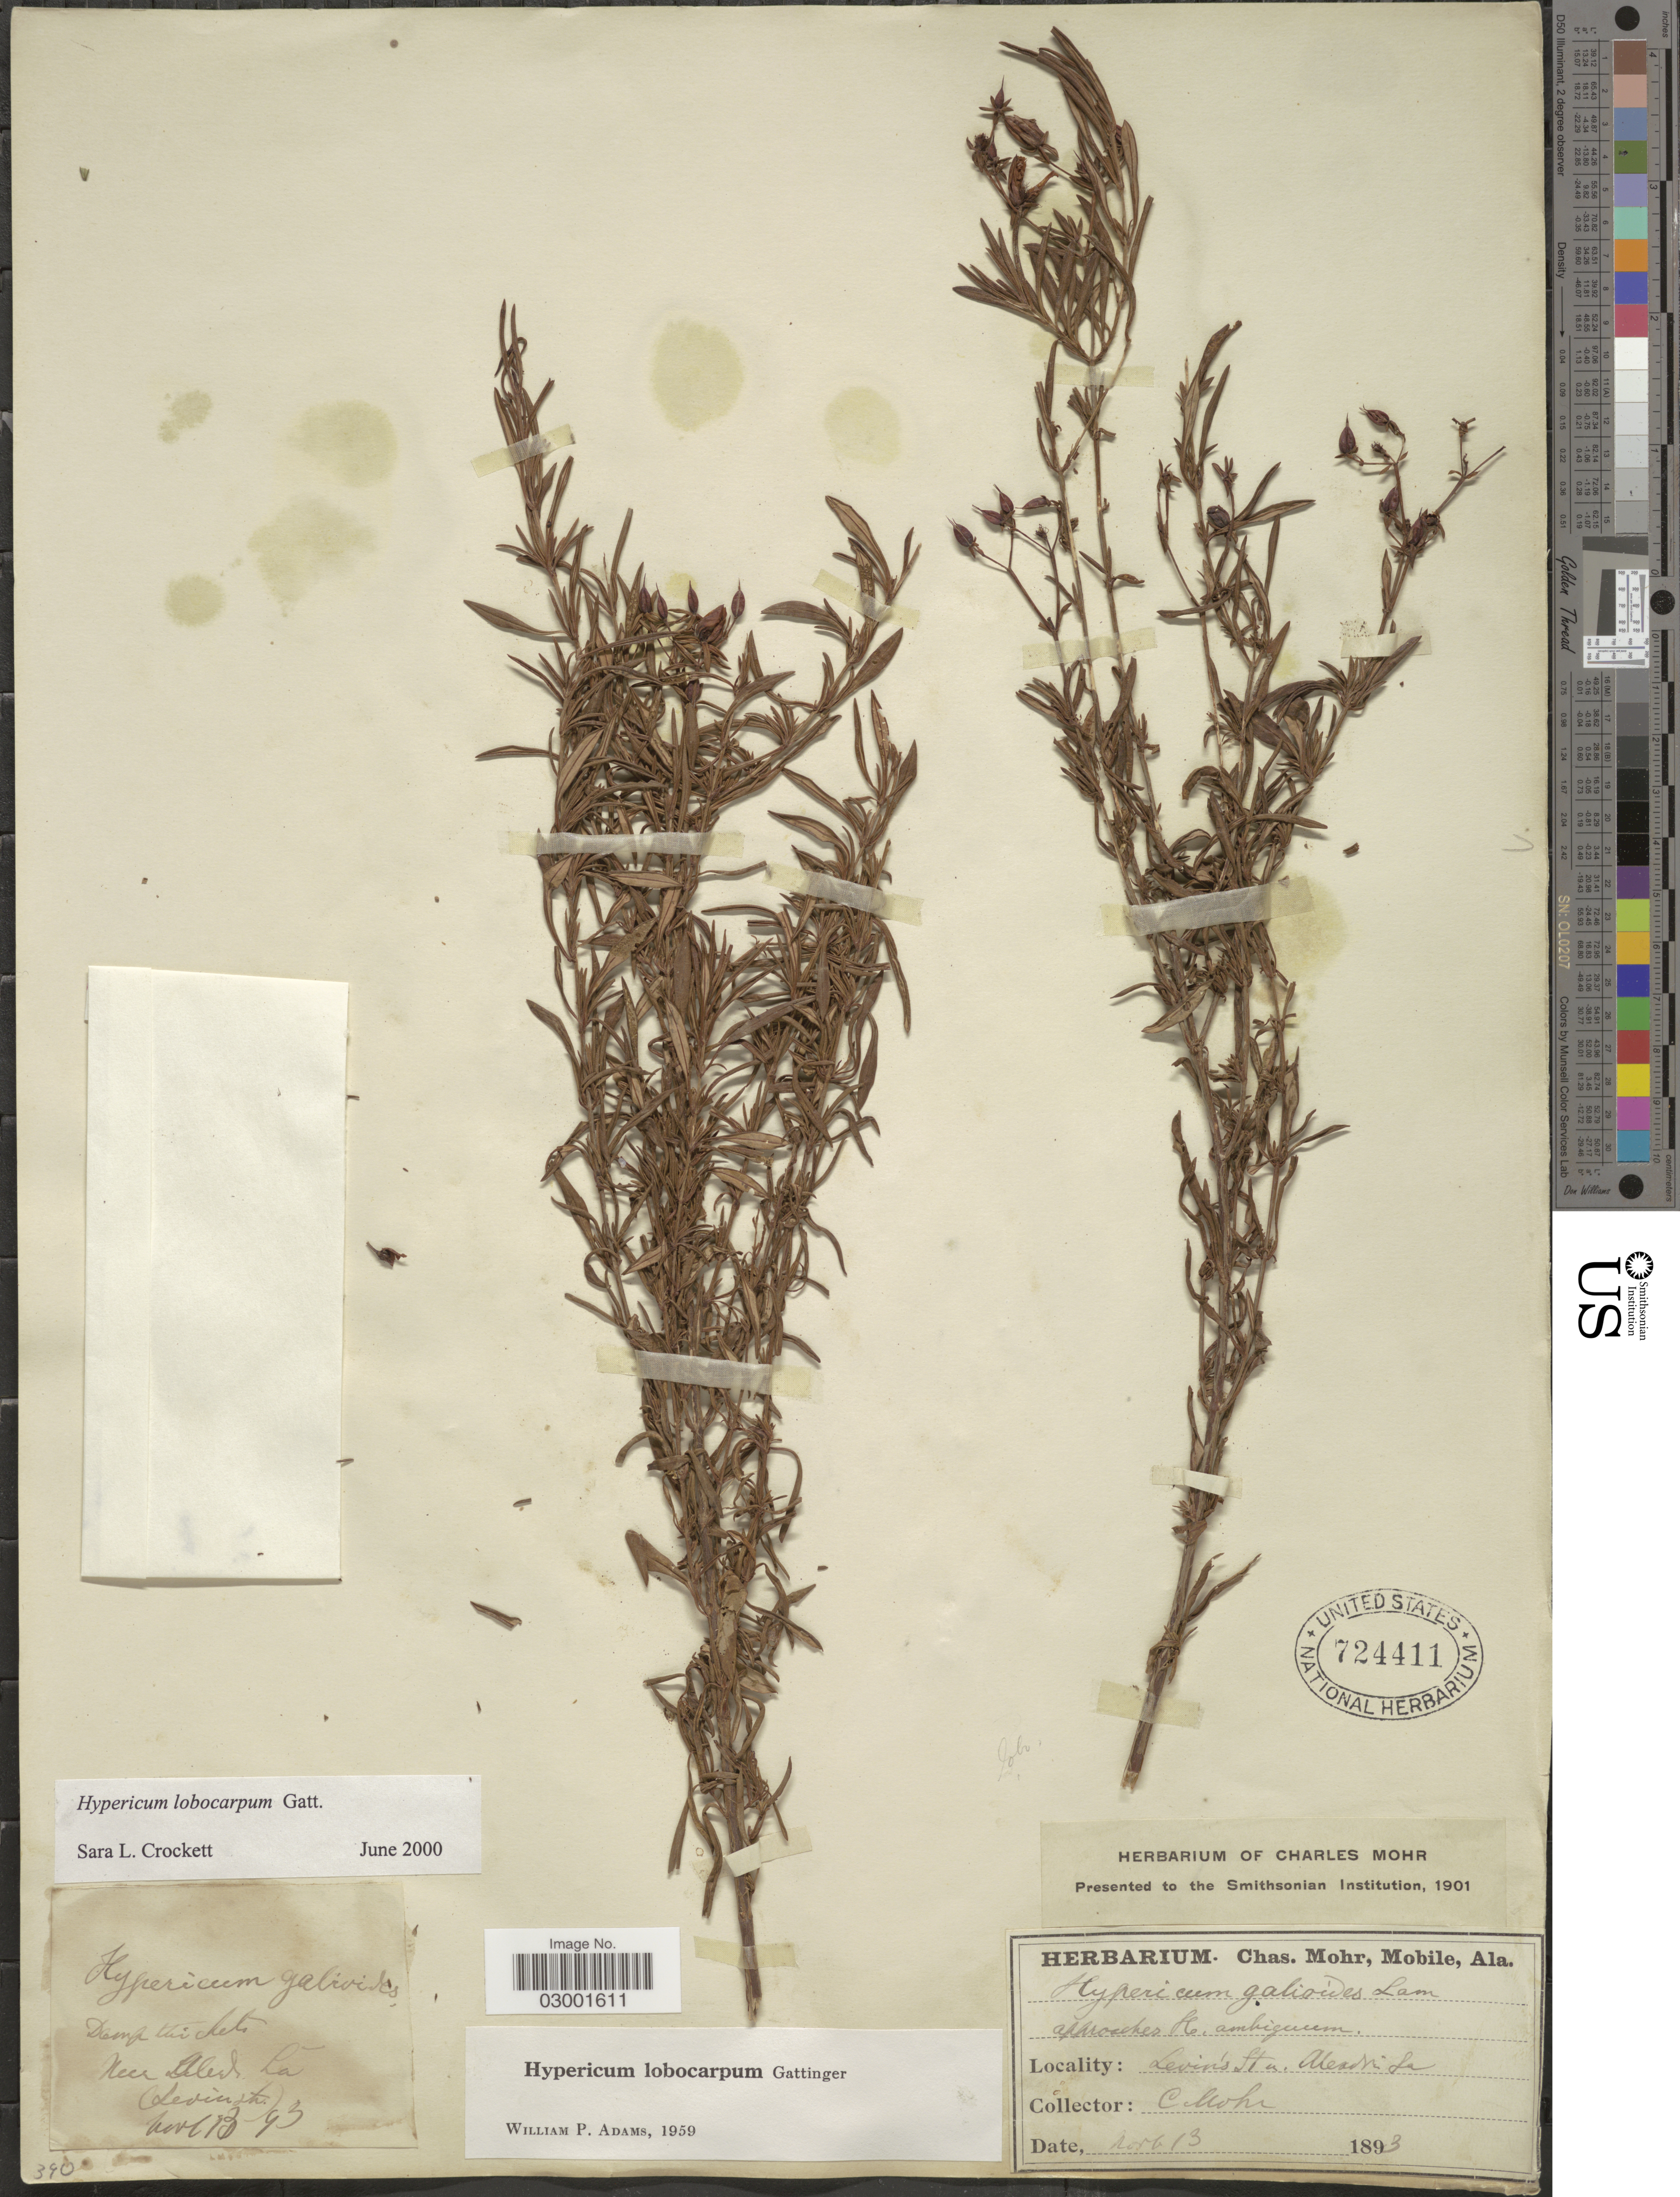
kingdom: Plantae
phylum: Tracheophyta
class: Magnoliopsida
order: Malpighiales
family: Hypericaceae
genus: Hypericum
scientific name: Hypericum lobocarpum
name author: Gatt.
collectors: Mohr, C. T. (herbarium)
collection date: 1893-11-13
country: United States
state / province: Louisiana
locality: Near Alexdri., Levin's Sta.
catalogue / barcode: US 724411